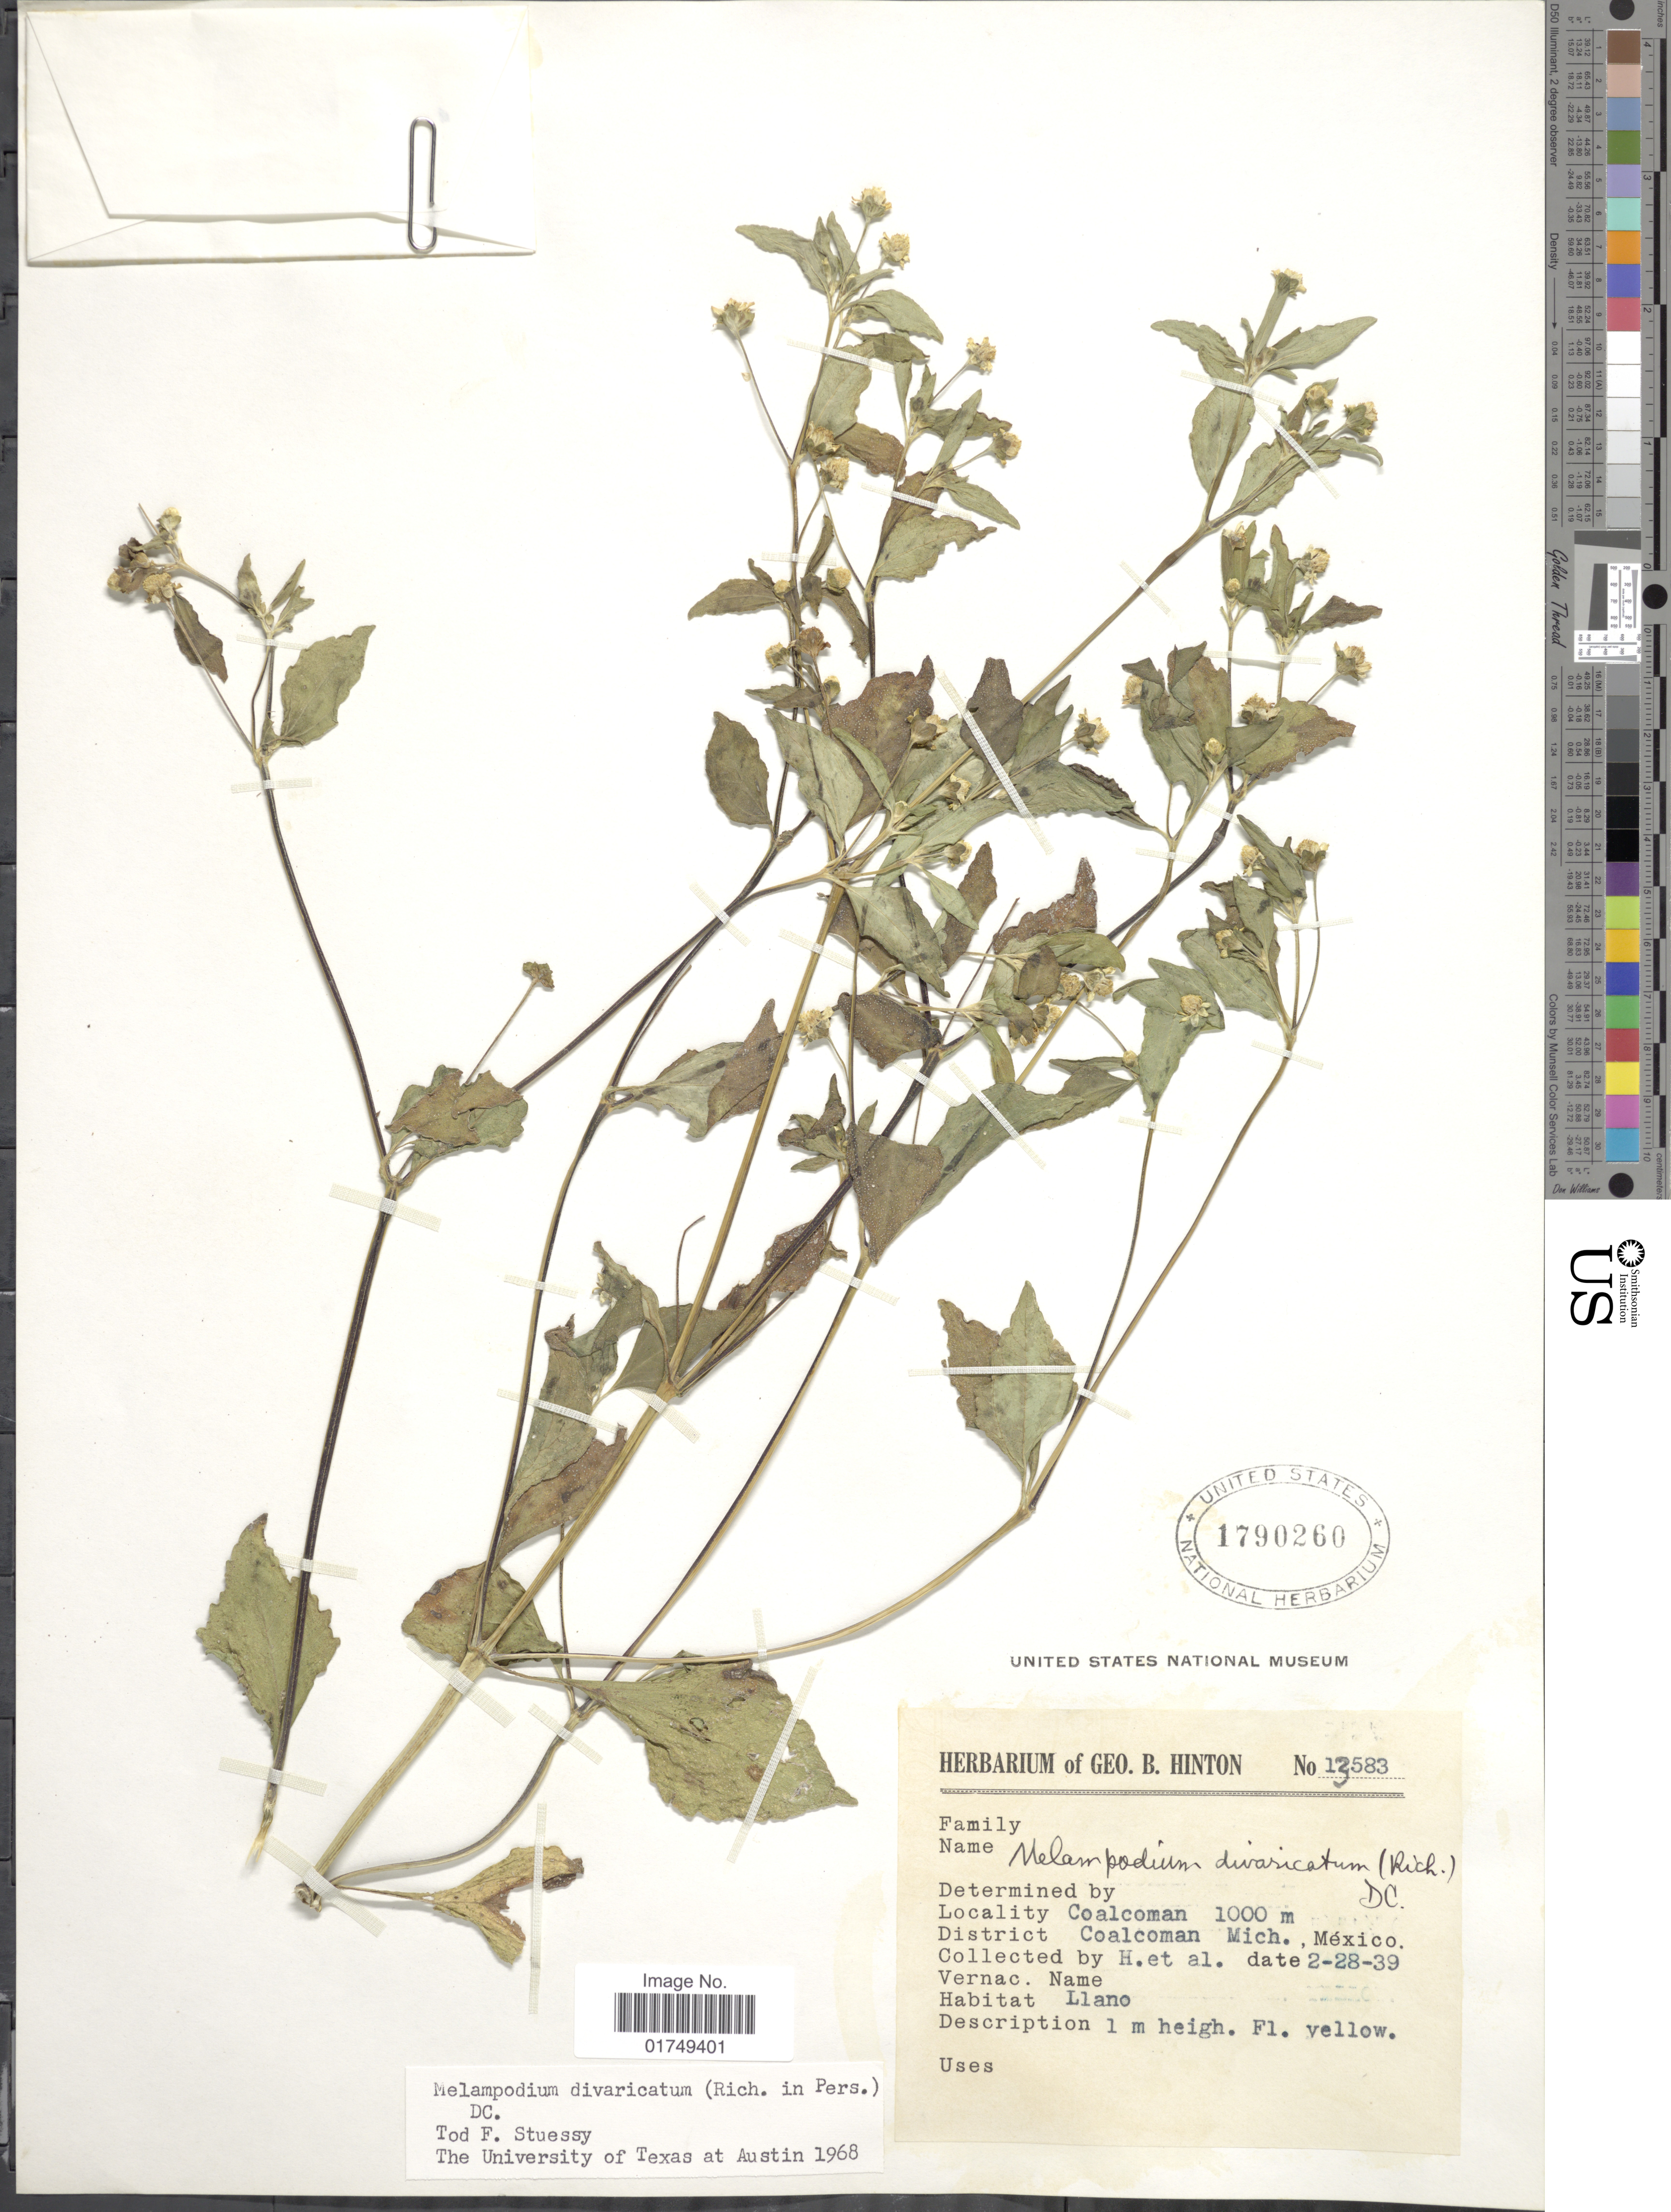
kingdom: Plantae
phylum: Tracheophyta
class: Magnoliopsida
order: Asterales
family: Asteraceae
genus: Melampodium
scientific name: Melampodium divaricatum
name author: (Rich.) DC.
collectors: G. B. Hinton & et al.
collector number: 13583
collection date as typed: Transcribed d/m/y: 28/2/39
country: Mexico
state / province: Michoacán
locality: Coalcoman, District Coalcoman, Mich.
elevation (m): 1000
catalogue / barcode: US 1790260